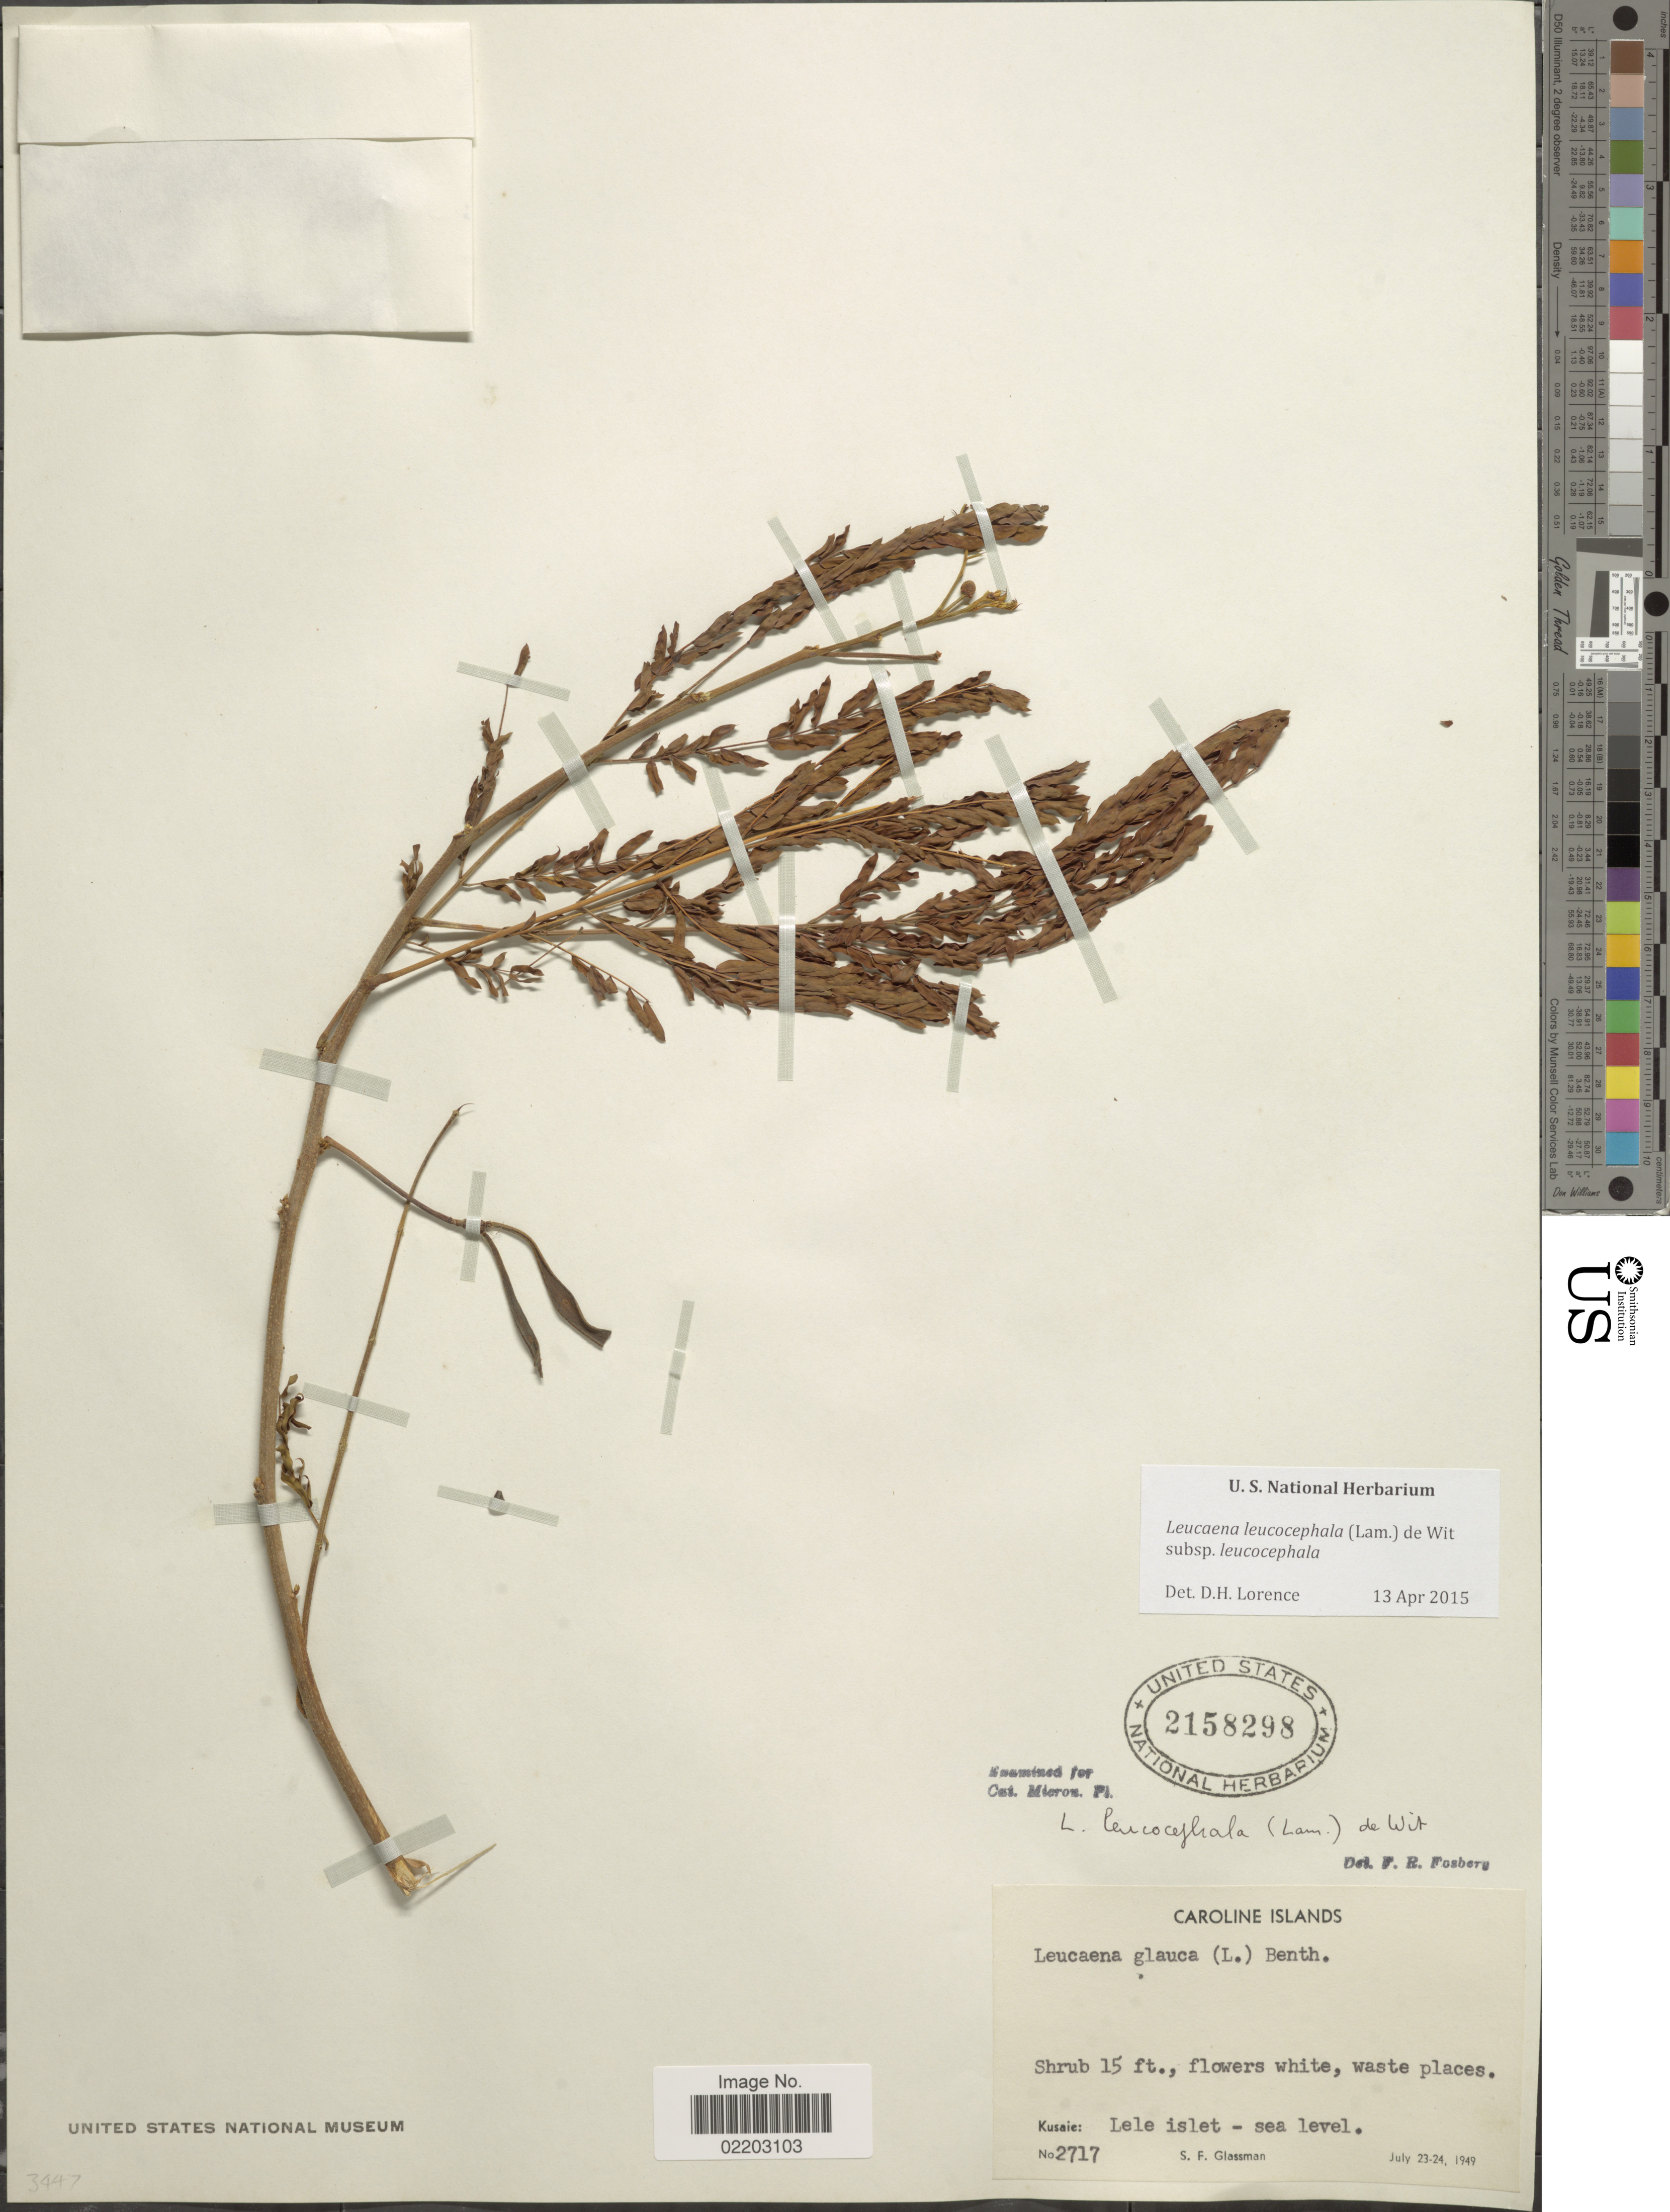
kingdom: Plantae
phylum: Tracheophyta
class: Magnoliopsida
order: Fabales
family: Fabaceae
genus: Leucaena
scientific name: Leucaena leucocephala subsp. leucocephala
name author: (Lam.) de Wit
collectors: S. F. Glassman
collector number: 2717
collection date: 1949-07-23/1949-07-24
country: Micronesia, Federated States of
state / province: Kosrae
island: Lelu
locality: Caroline Islands. Kusaie: Lele islet.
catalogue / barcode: US 2158298